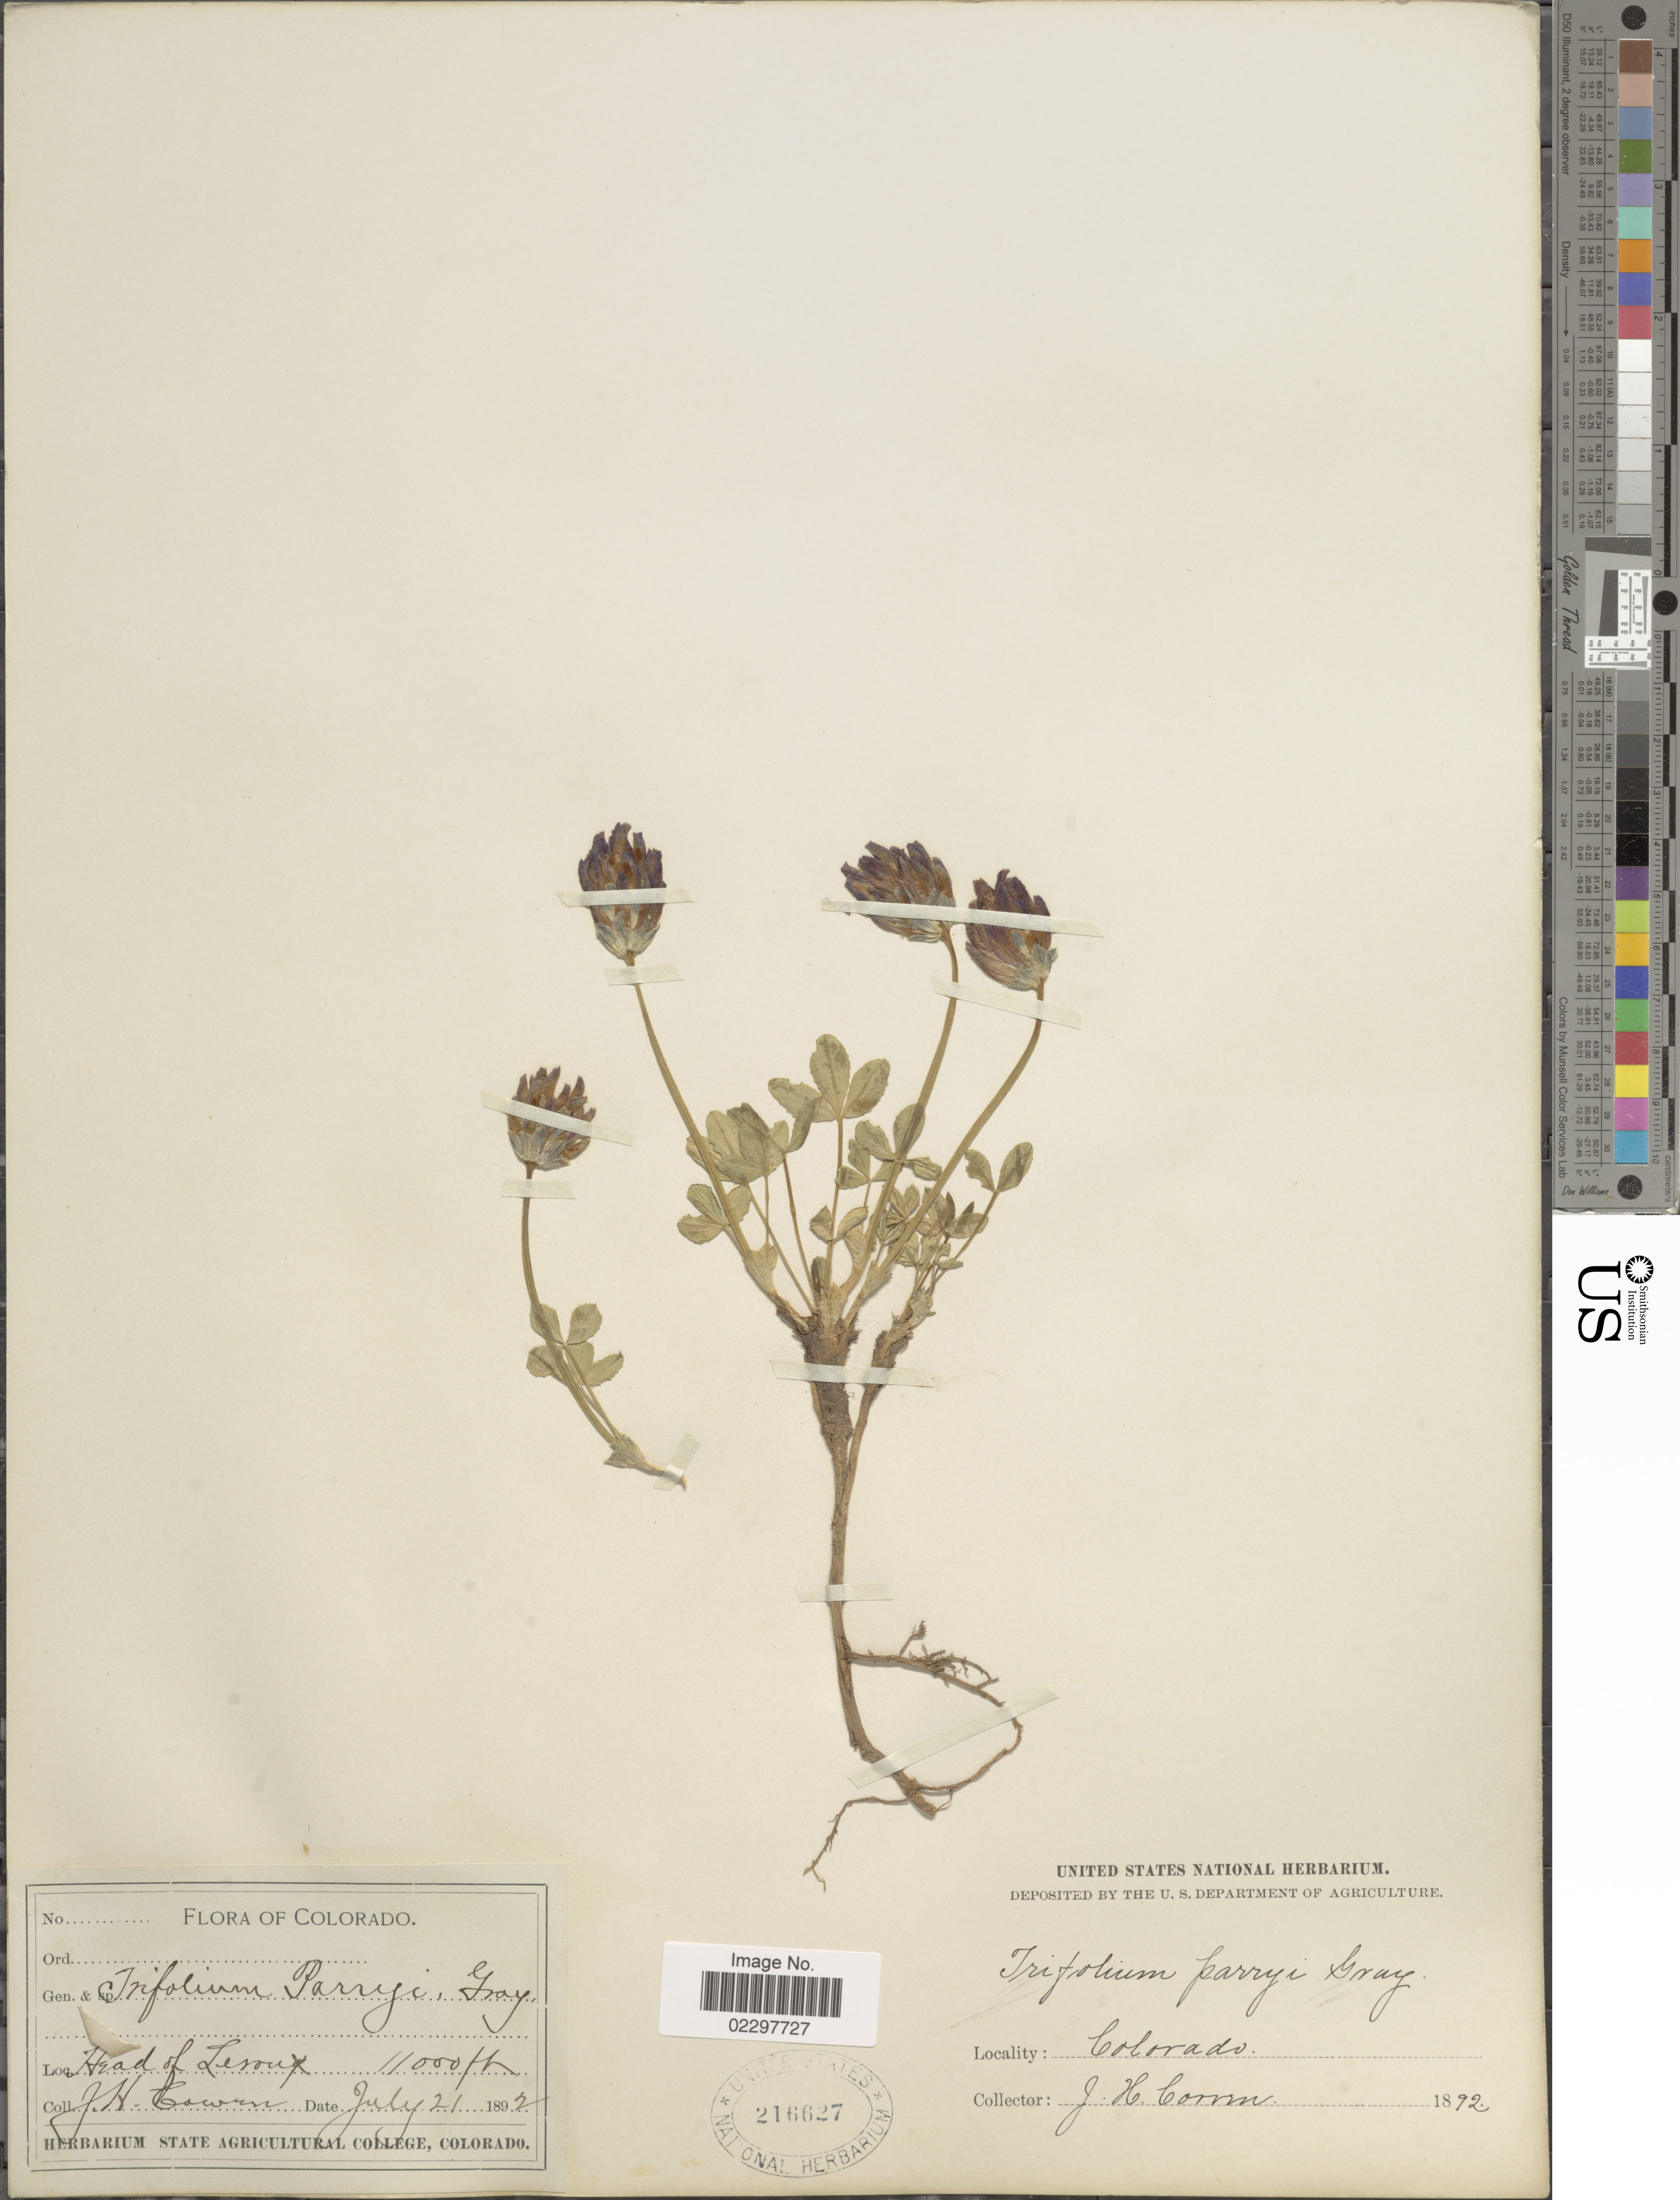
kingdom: Plantae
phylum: Tracheophyta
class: Magnoliopsida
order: Fabales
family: Fabaceae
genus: Trifolium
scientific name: Trifolium parryi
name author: A. Gray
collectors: J. H. Cowan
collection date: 1892-07-21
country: United States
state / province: Colorado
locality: Head of Leroux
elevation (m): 3353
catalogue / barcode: US 216627